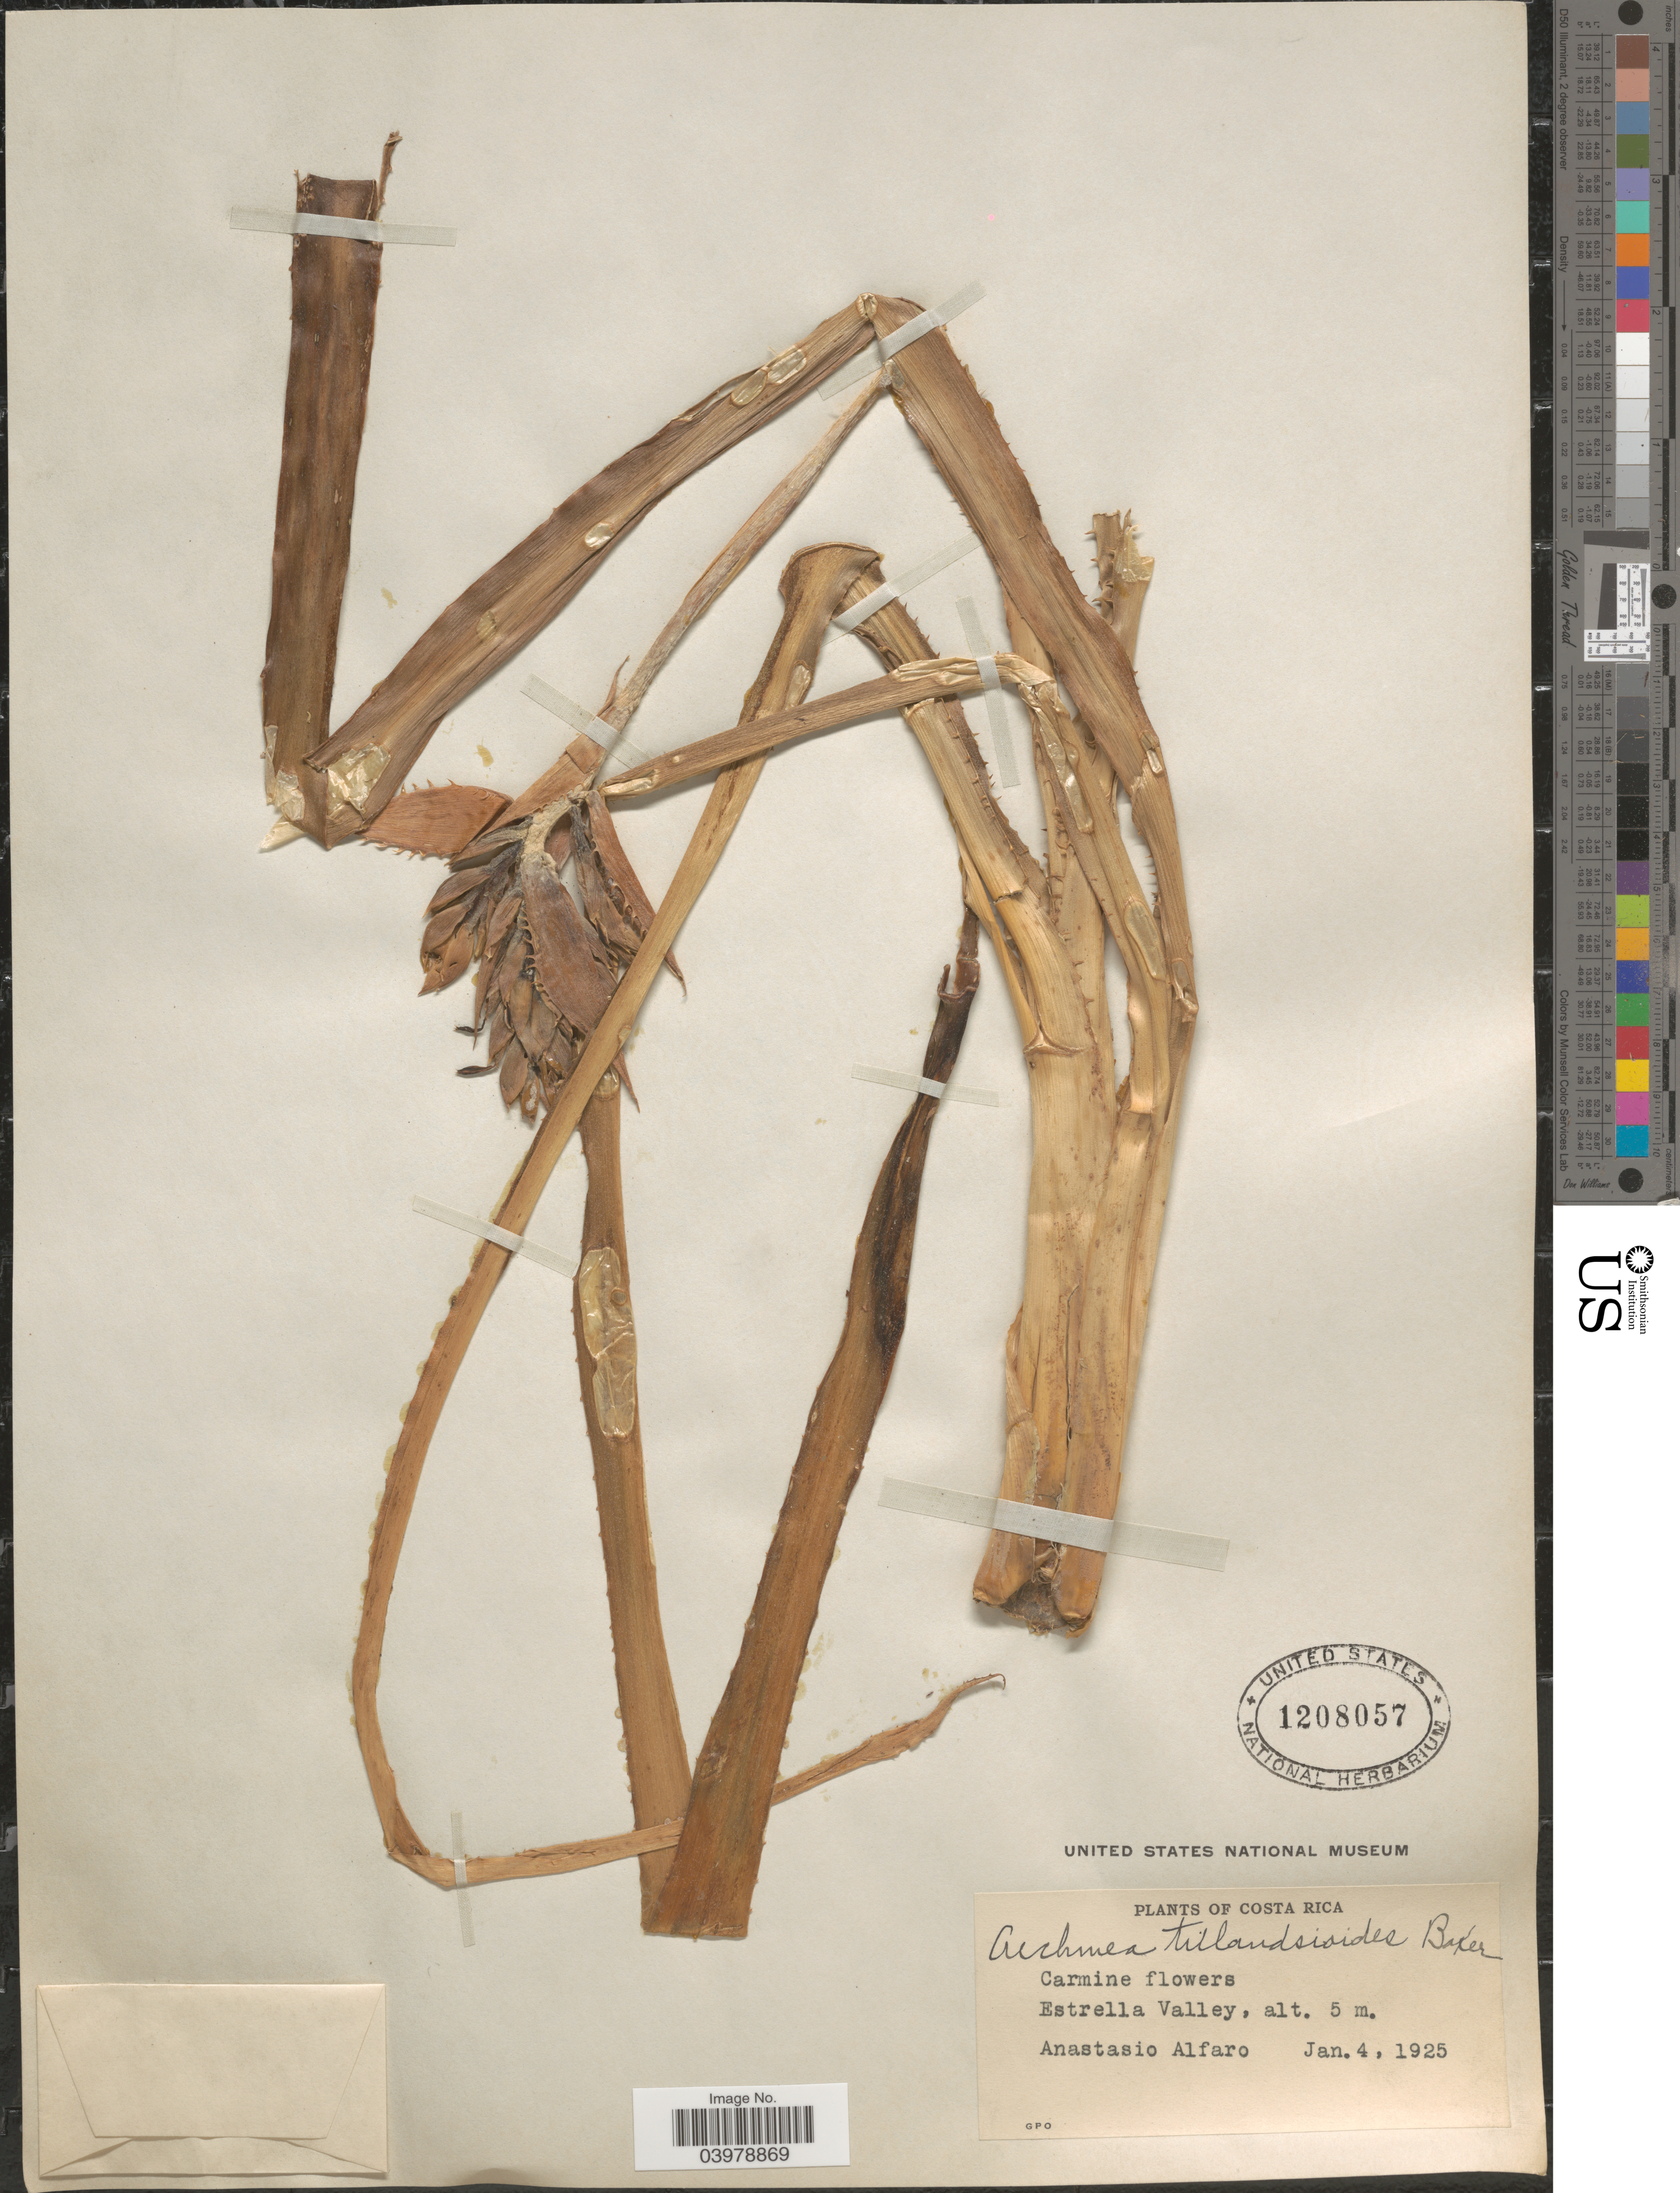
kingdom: Plantae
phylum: Tracheophyta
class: Liliopsida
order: Poales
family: Bromeliaceae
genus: Aechmea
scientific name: Aechmea tillandsioides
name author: (Mart. ex Schult. & Schult. f.) Baker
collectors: A. Alfaro Gonzalez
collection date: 1925-01-04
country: Costa Rica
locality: Estrella Valley.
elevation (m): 5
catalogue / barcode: US 1208057